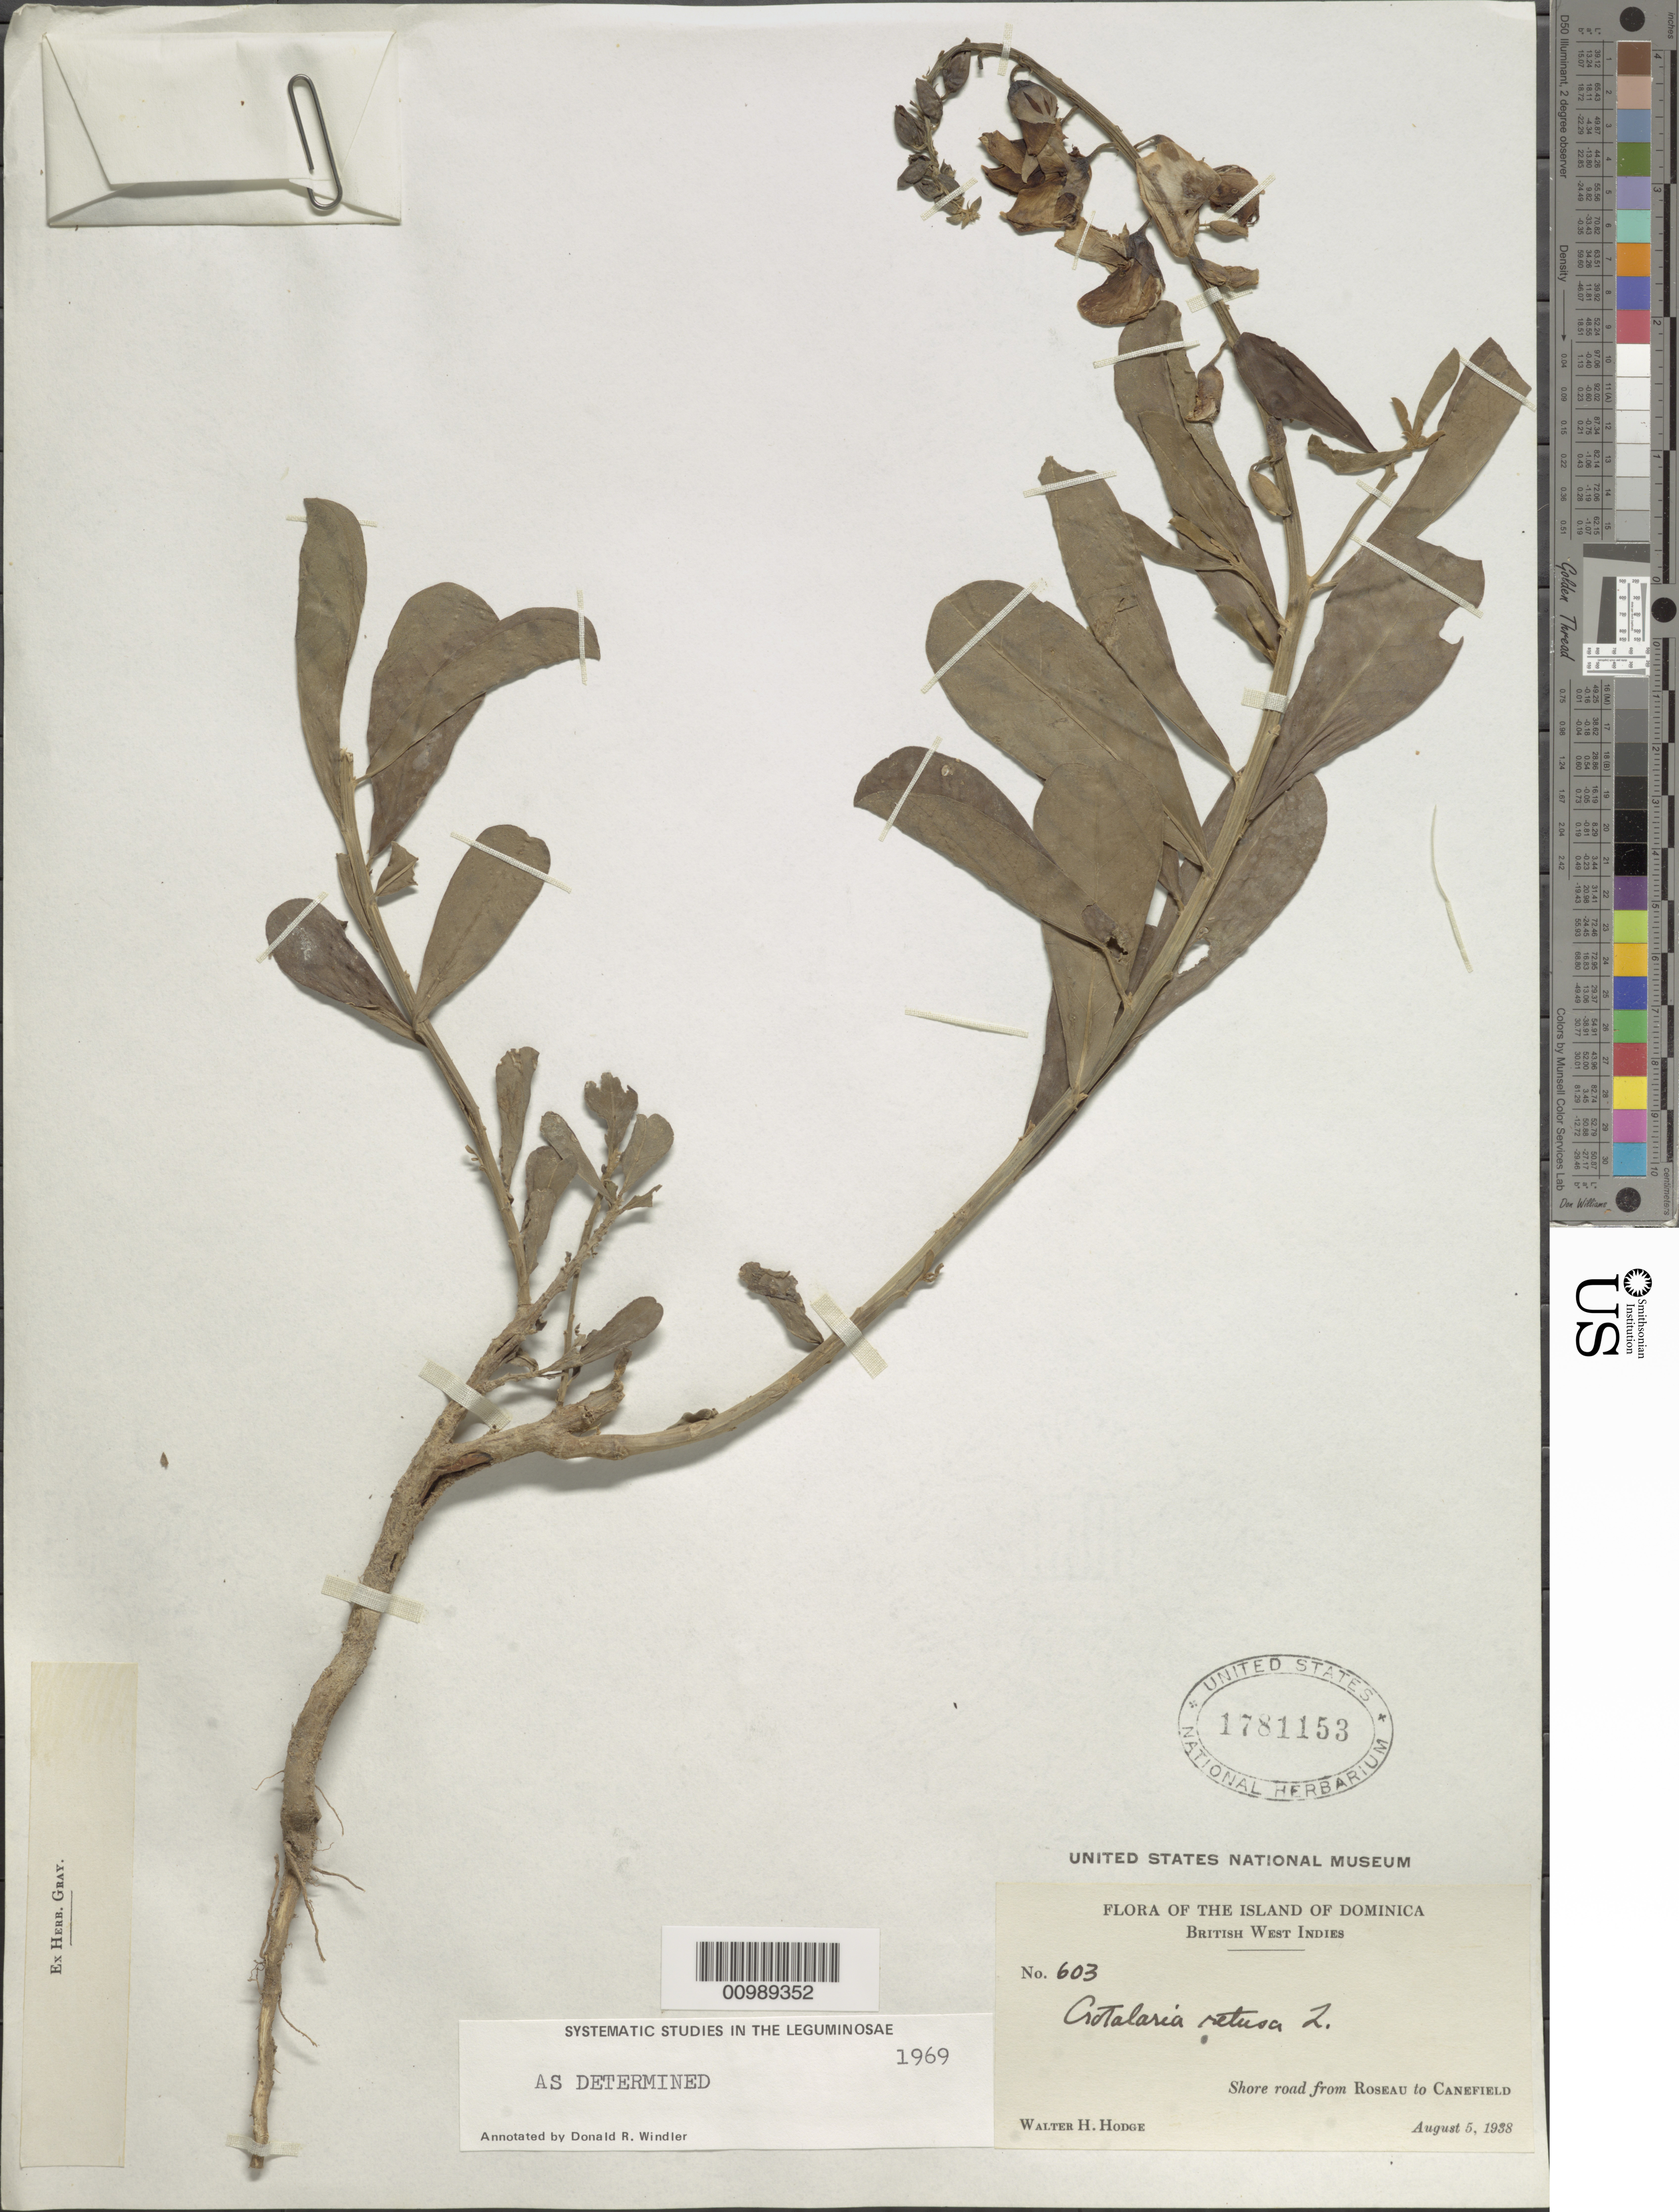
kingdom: Plantae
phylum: Tracheophyta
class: Magnoliopsida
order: Fabales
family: Fabaceae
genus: Crotalaria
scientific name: Crotalaria retusa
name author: L.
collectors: W. Hodge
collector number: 603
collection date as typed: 05 Aug 1938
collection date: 1938-08-05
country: Dominica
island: Dominica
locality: Shore road from Roseau to Canefield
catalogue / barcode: US 1781153